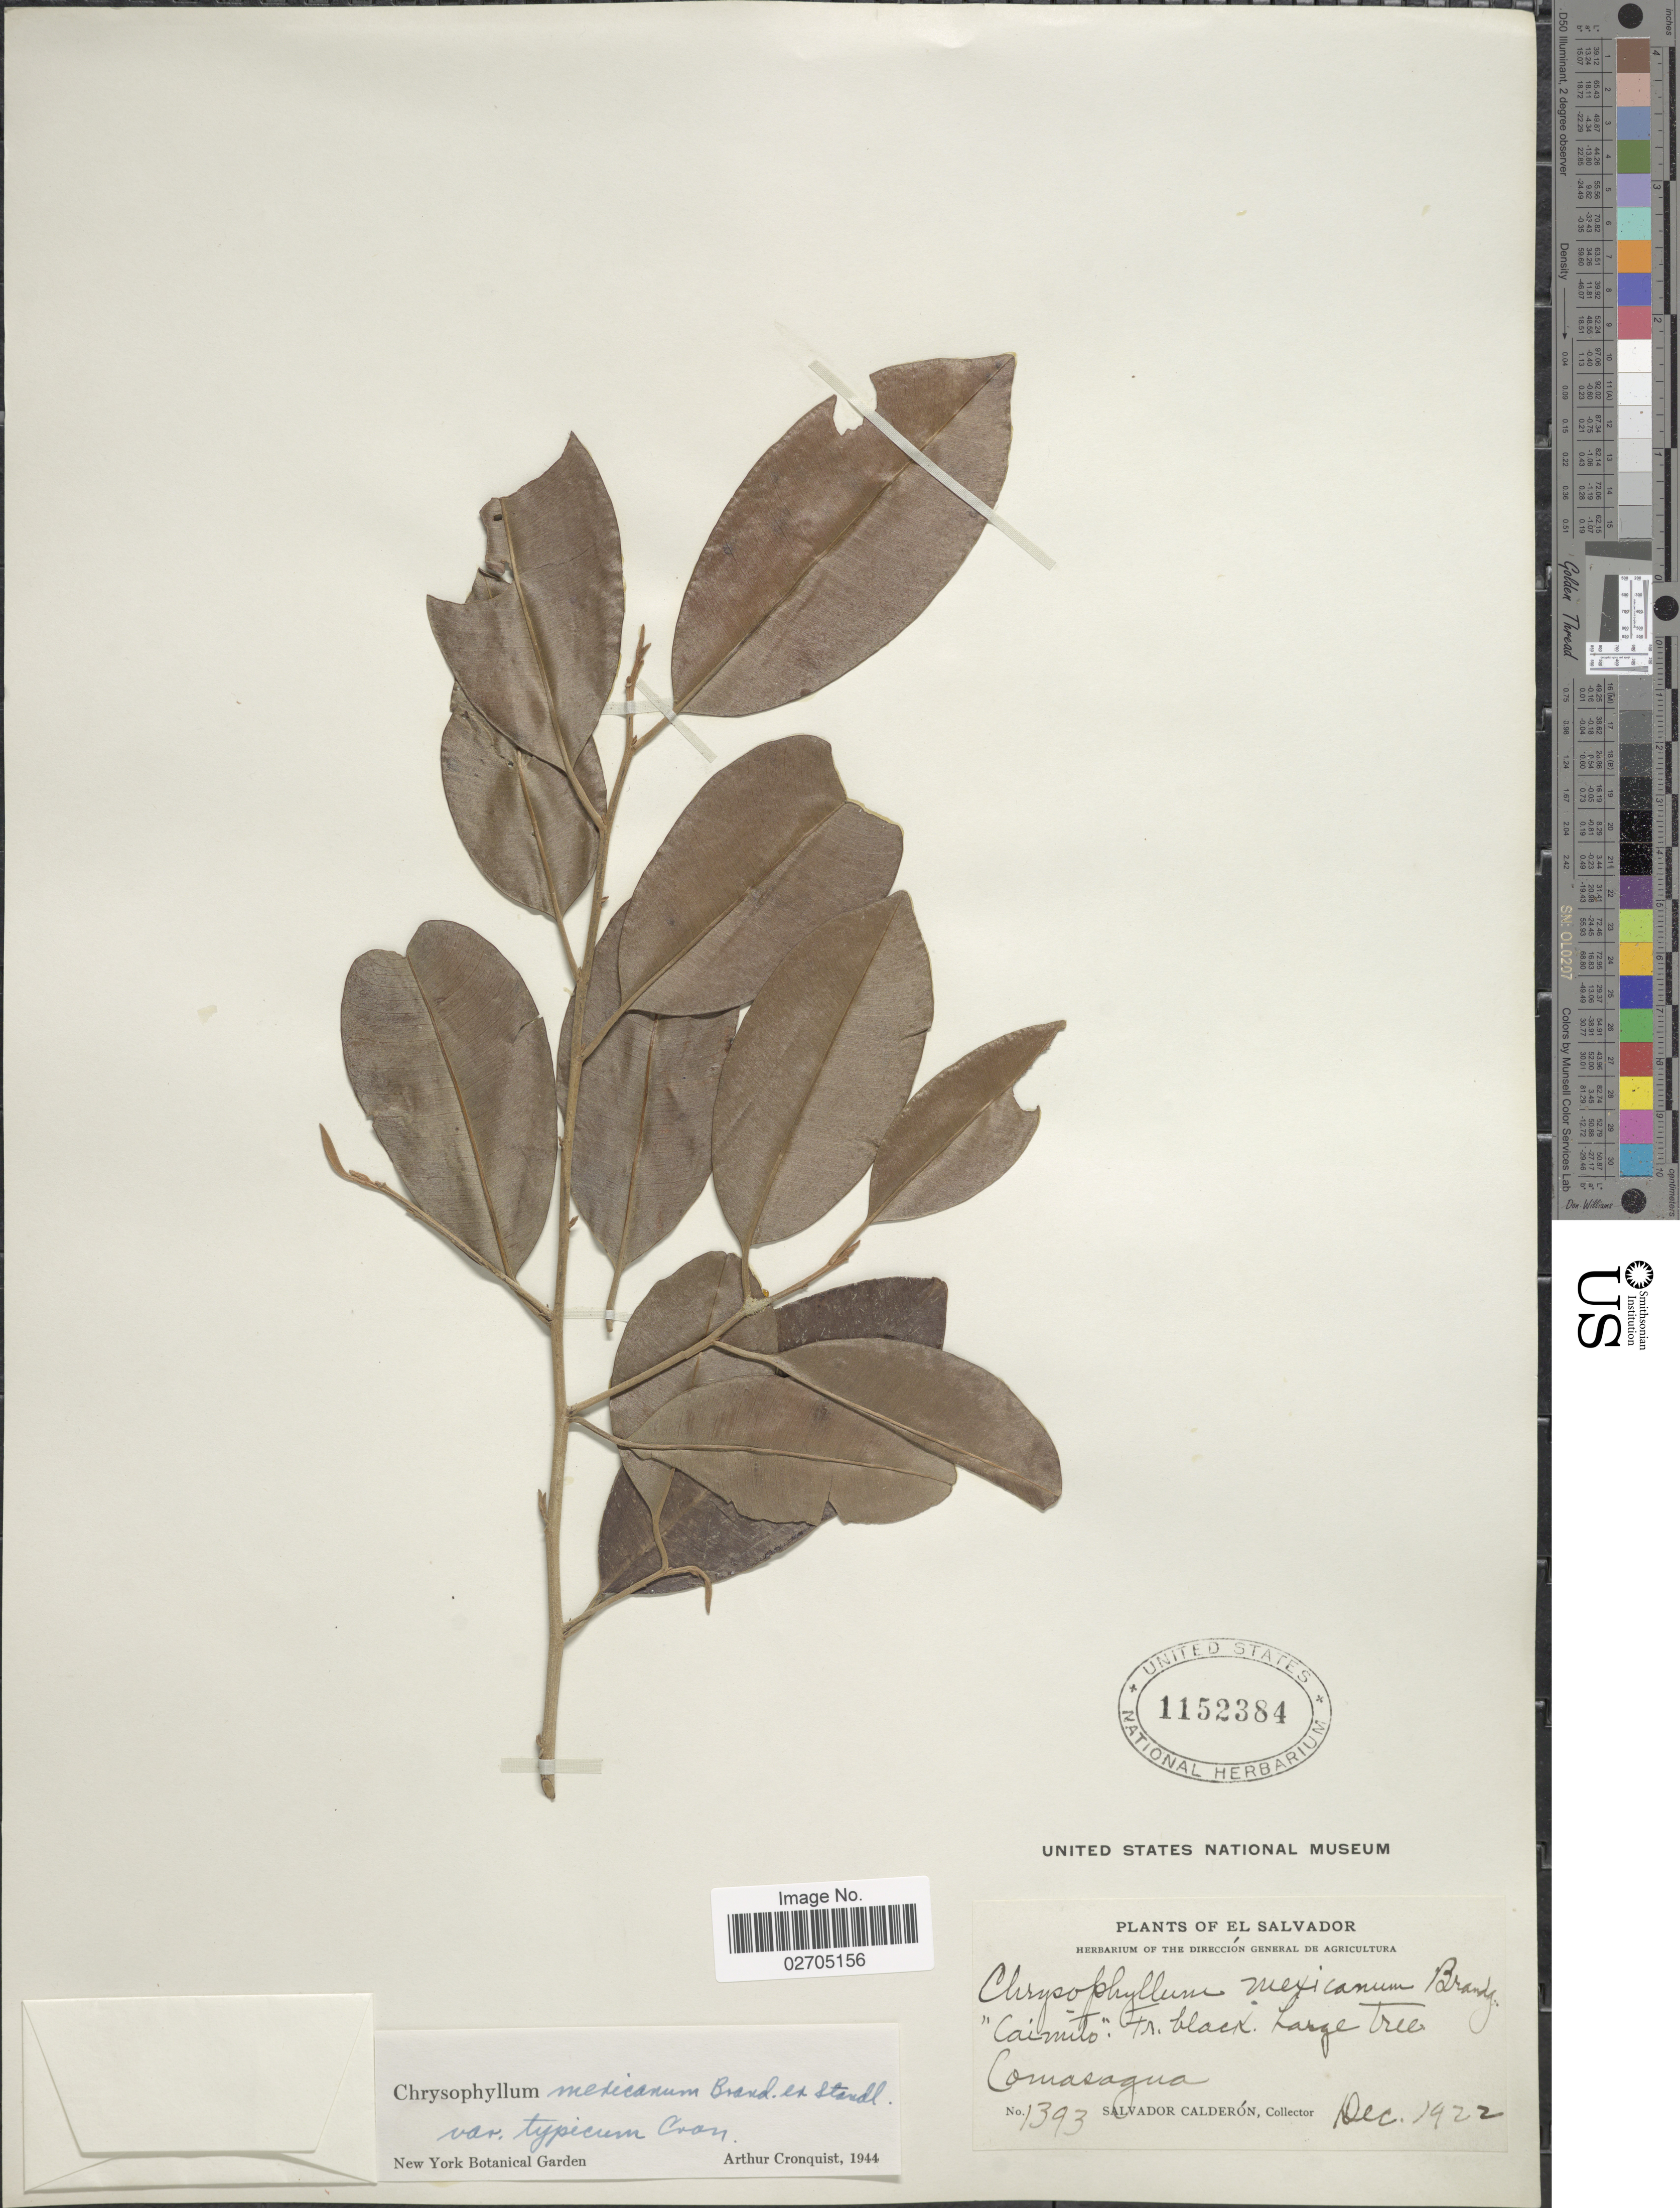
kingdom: Plantae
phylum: Tracheophyta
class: Magnoliopsida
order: Ericales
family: Sapotaceae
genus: Chrysophyllum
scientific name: Chrysophyllum mexicanum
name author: Brandegee ex Standl.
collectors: S. Calderón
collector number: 1393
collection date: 1922-12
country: El Salvador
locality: Comasagua.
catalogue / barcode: US 1152384